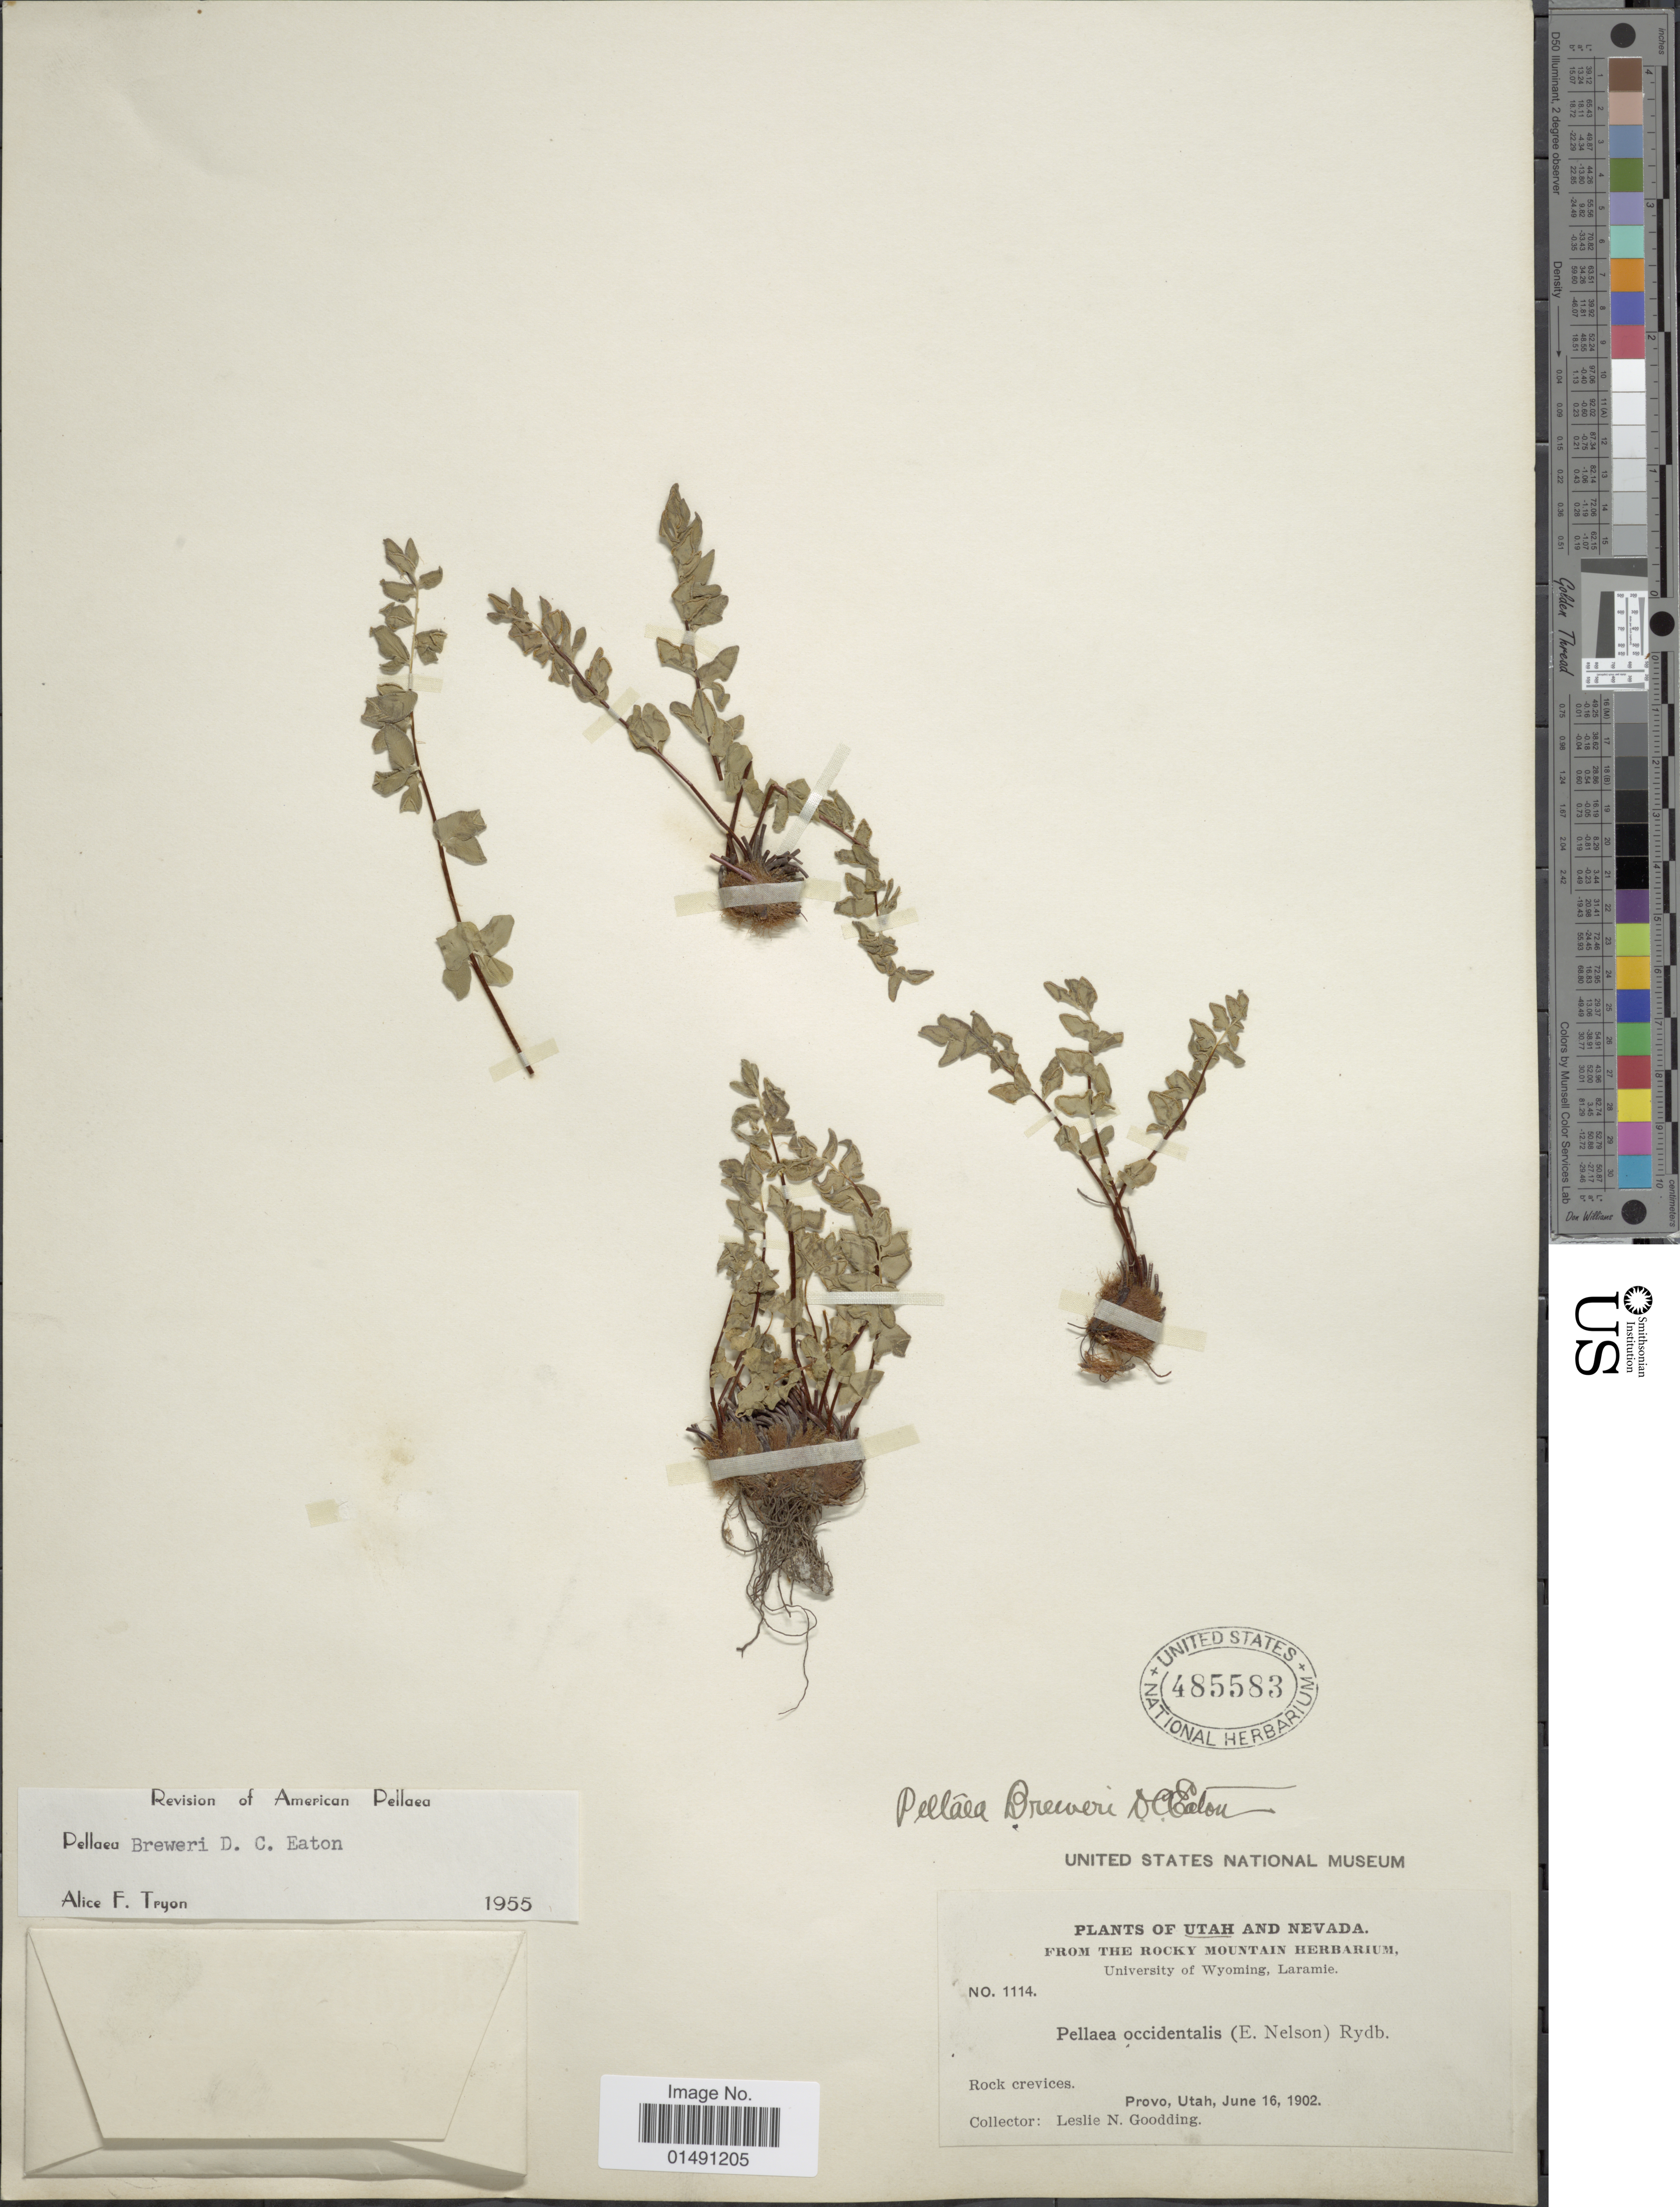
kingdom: Plantae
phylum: Tracheophyta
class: Polypodiopsida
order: Polypodiales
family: Pteridaceae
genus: Pellaea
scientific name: Pellaea breweri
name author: D.C. Eaton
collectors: L. N. Goodding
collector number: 1114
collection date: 1902-06-16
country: United States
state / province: Utah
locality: Provo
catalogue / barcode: US 485583